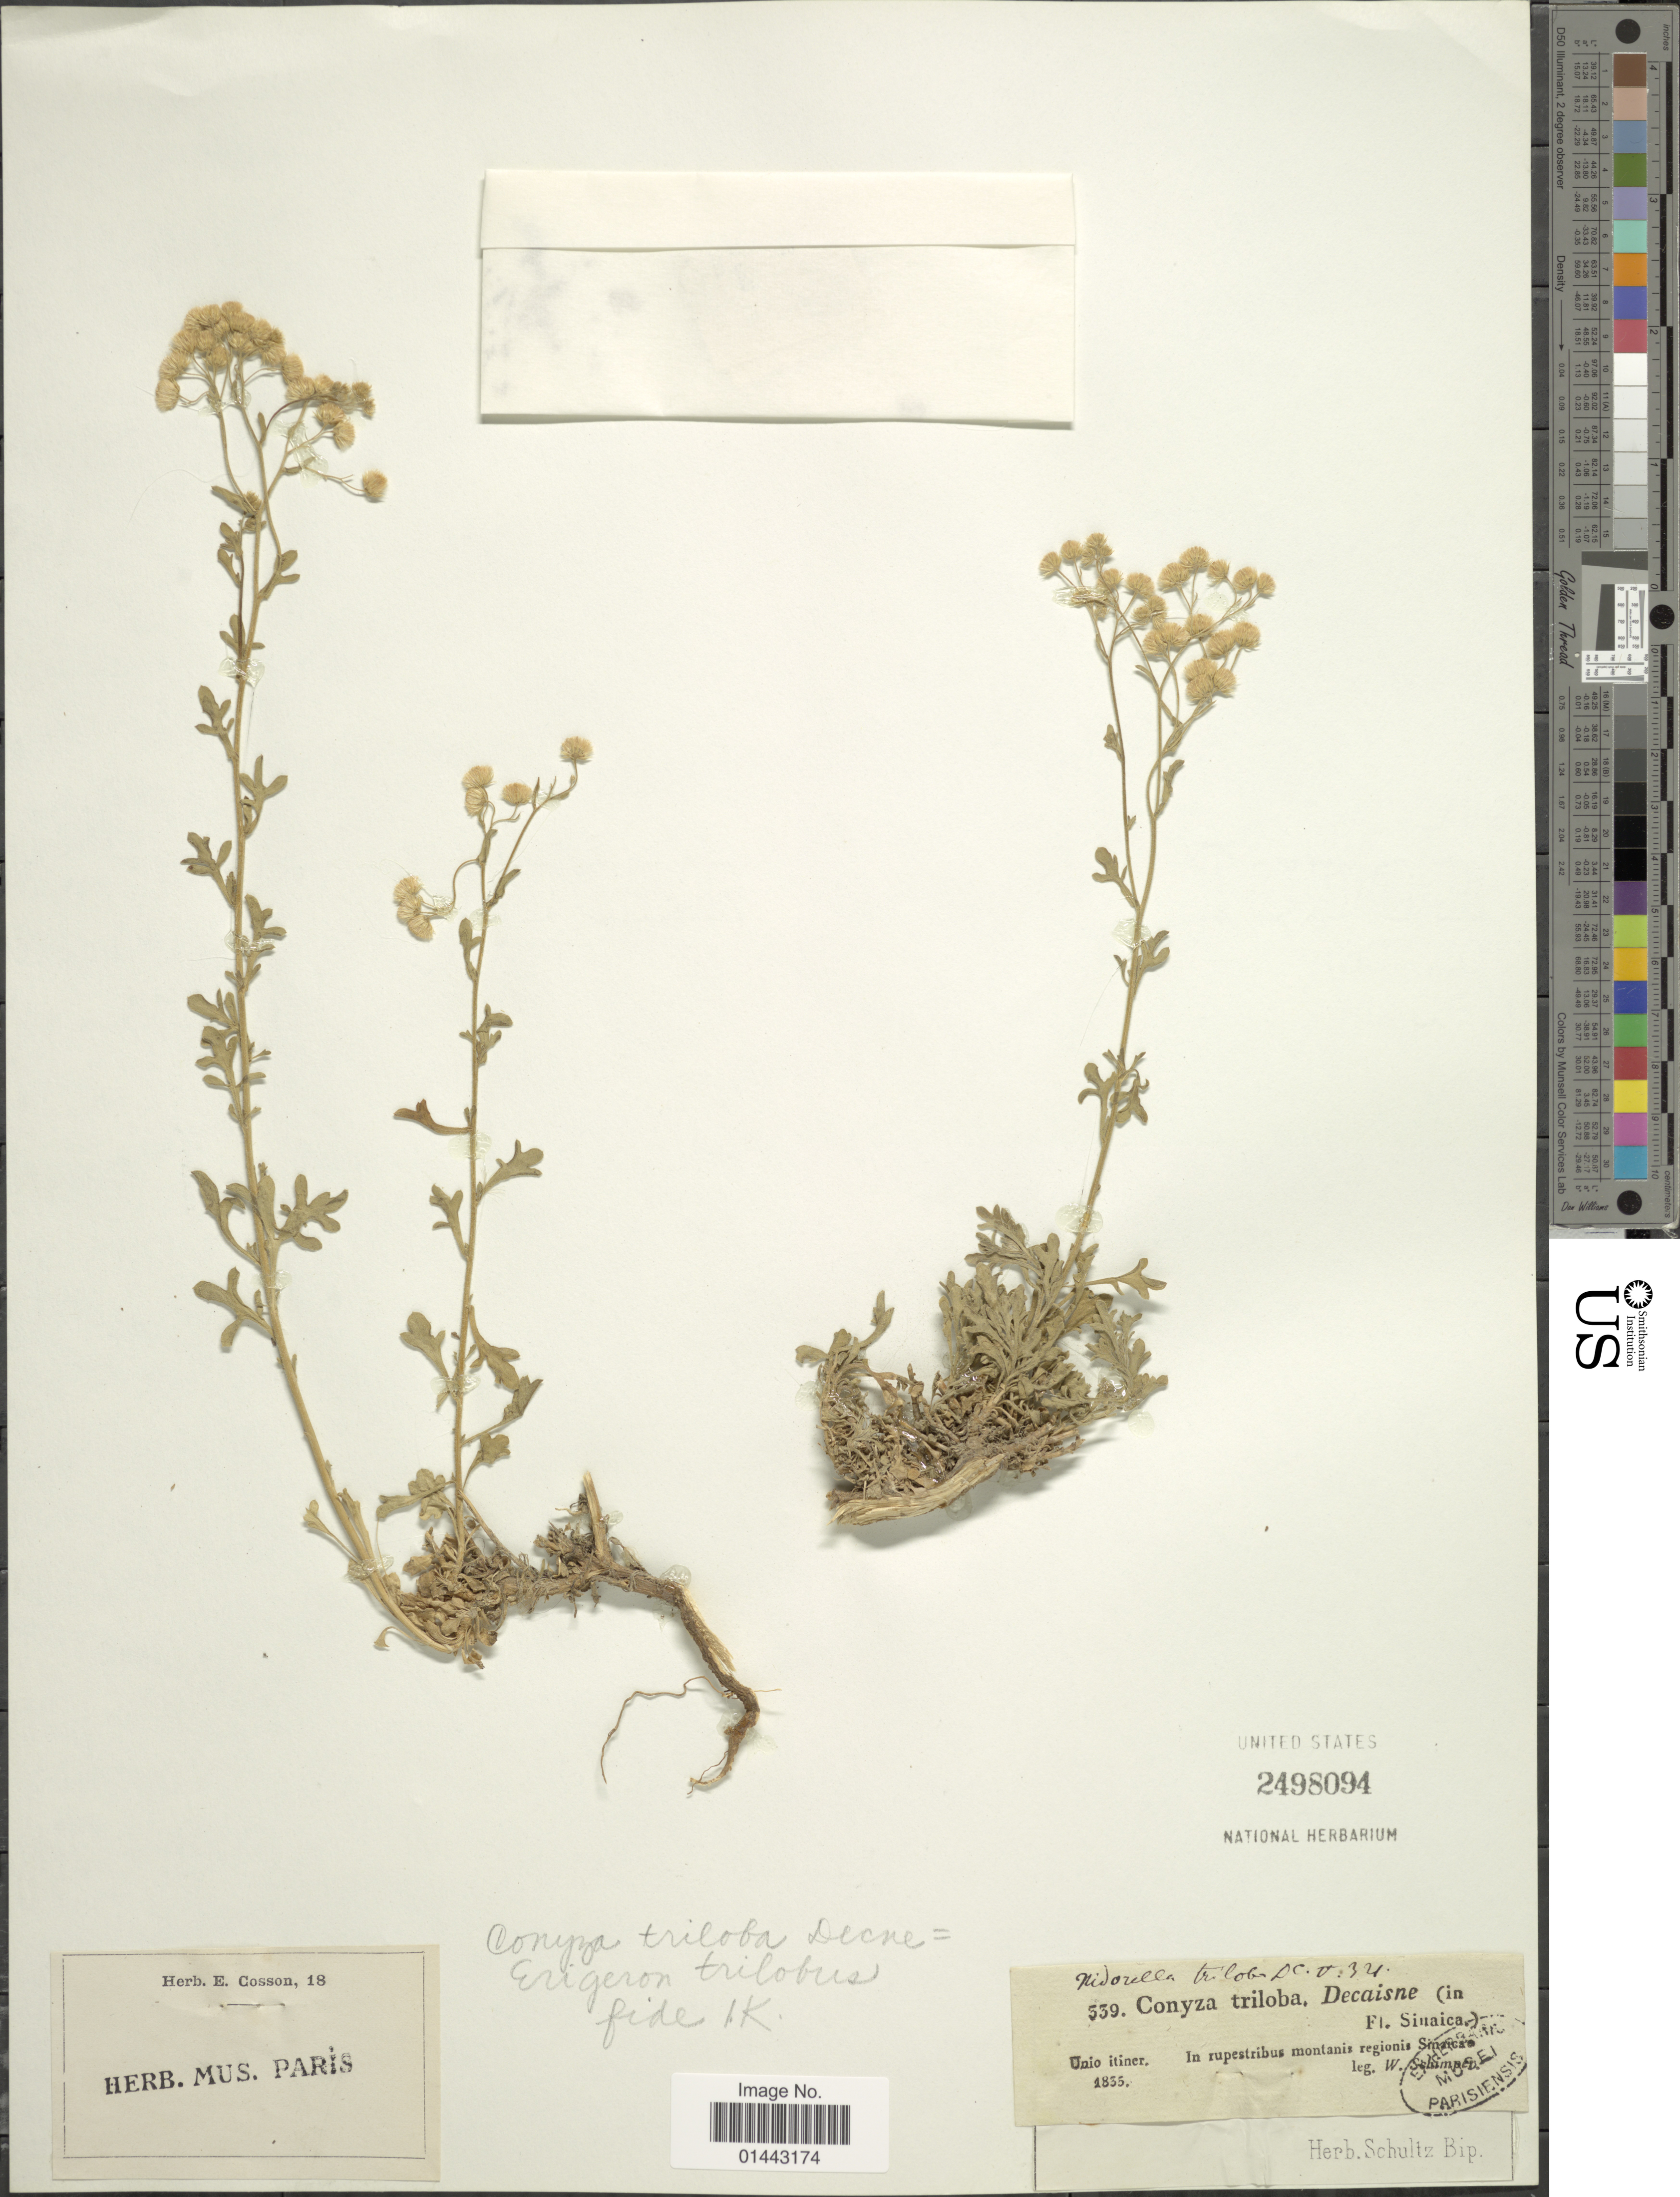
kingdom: Plantae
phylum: Tracheophyta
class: Magnoliopsida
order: Asterales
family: Asteraceae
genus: Erigeron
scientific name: Erigeron trilobus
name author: Sond.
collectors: W. Schimper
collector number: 339*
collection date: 1835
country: Egypt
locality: In rupestribus montanis regionis Sinaicae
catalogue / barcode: US 2498094